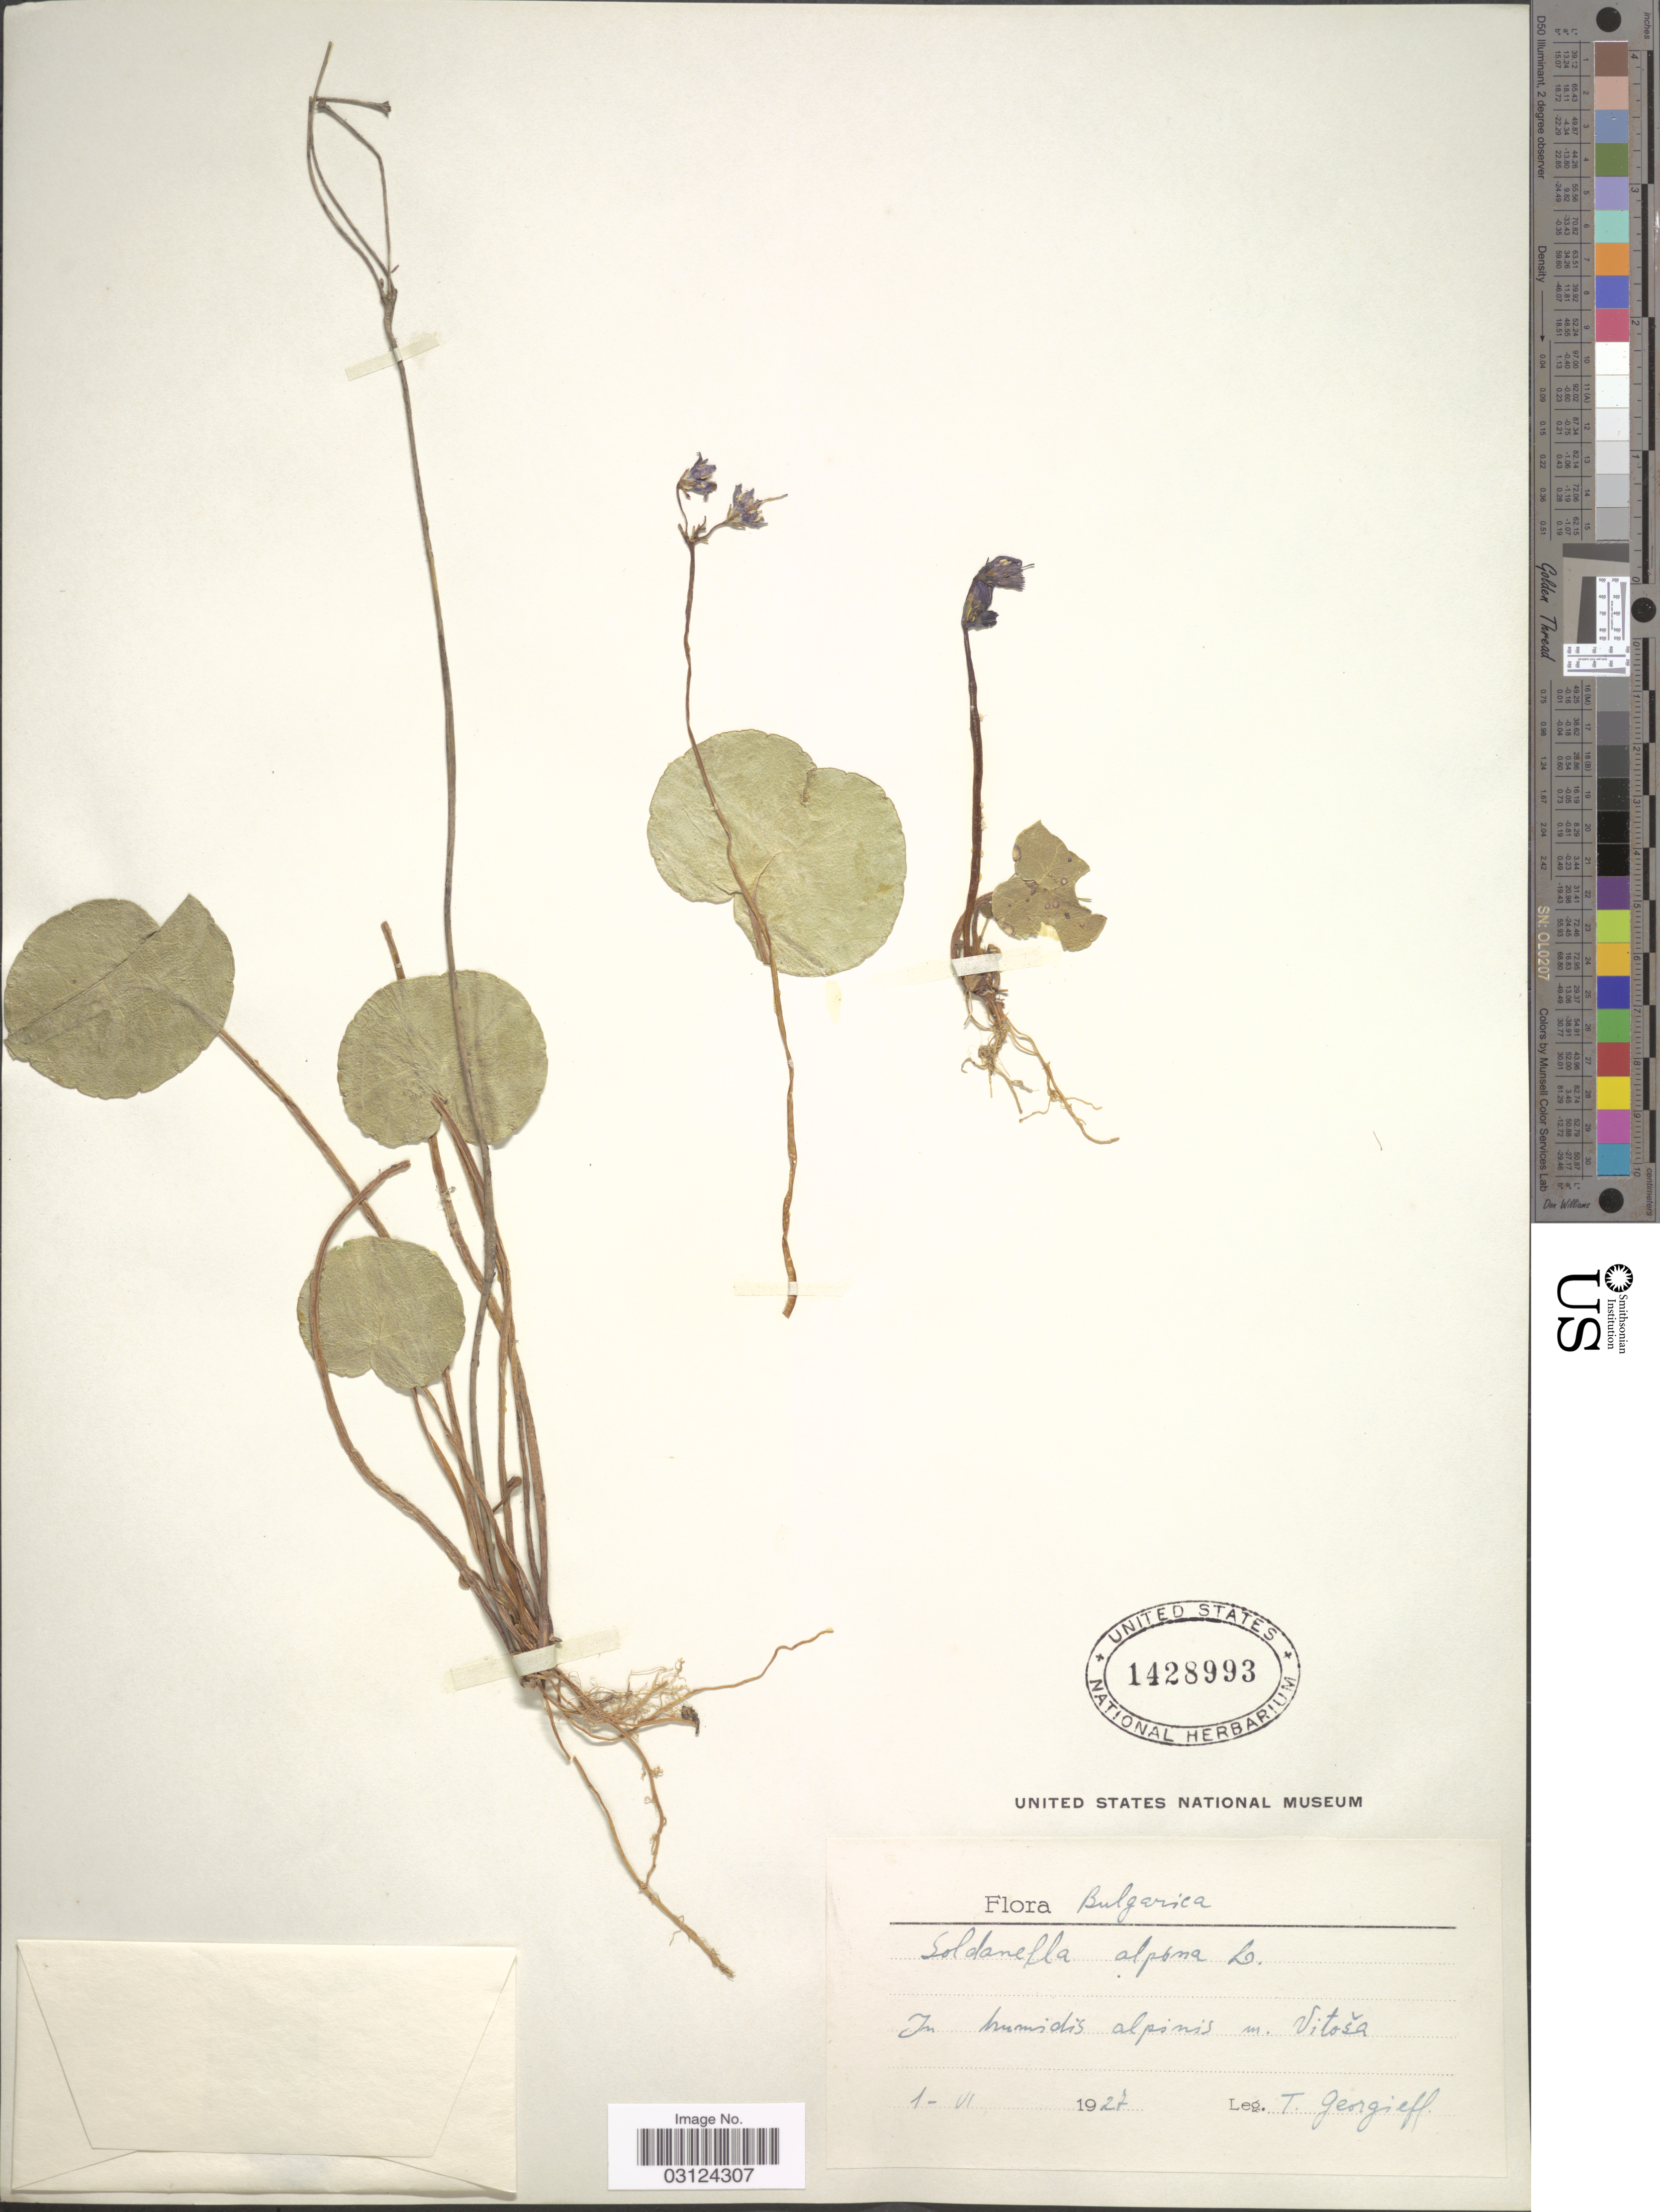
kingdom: Plantae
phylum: Tracheophyta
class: Magnoliopsida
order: Ericales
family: Primulaceae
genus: Soldanella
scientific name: Soldanella alpina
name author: L.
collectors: T. Georgieff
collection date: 1927-06-01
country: Bulgaria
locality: In humidis alpinis m. Vitosa.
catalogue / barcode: US 1428993